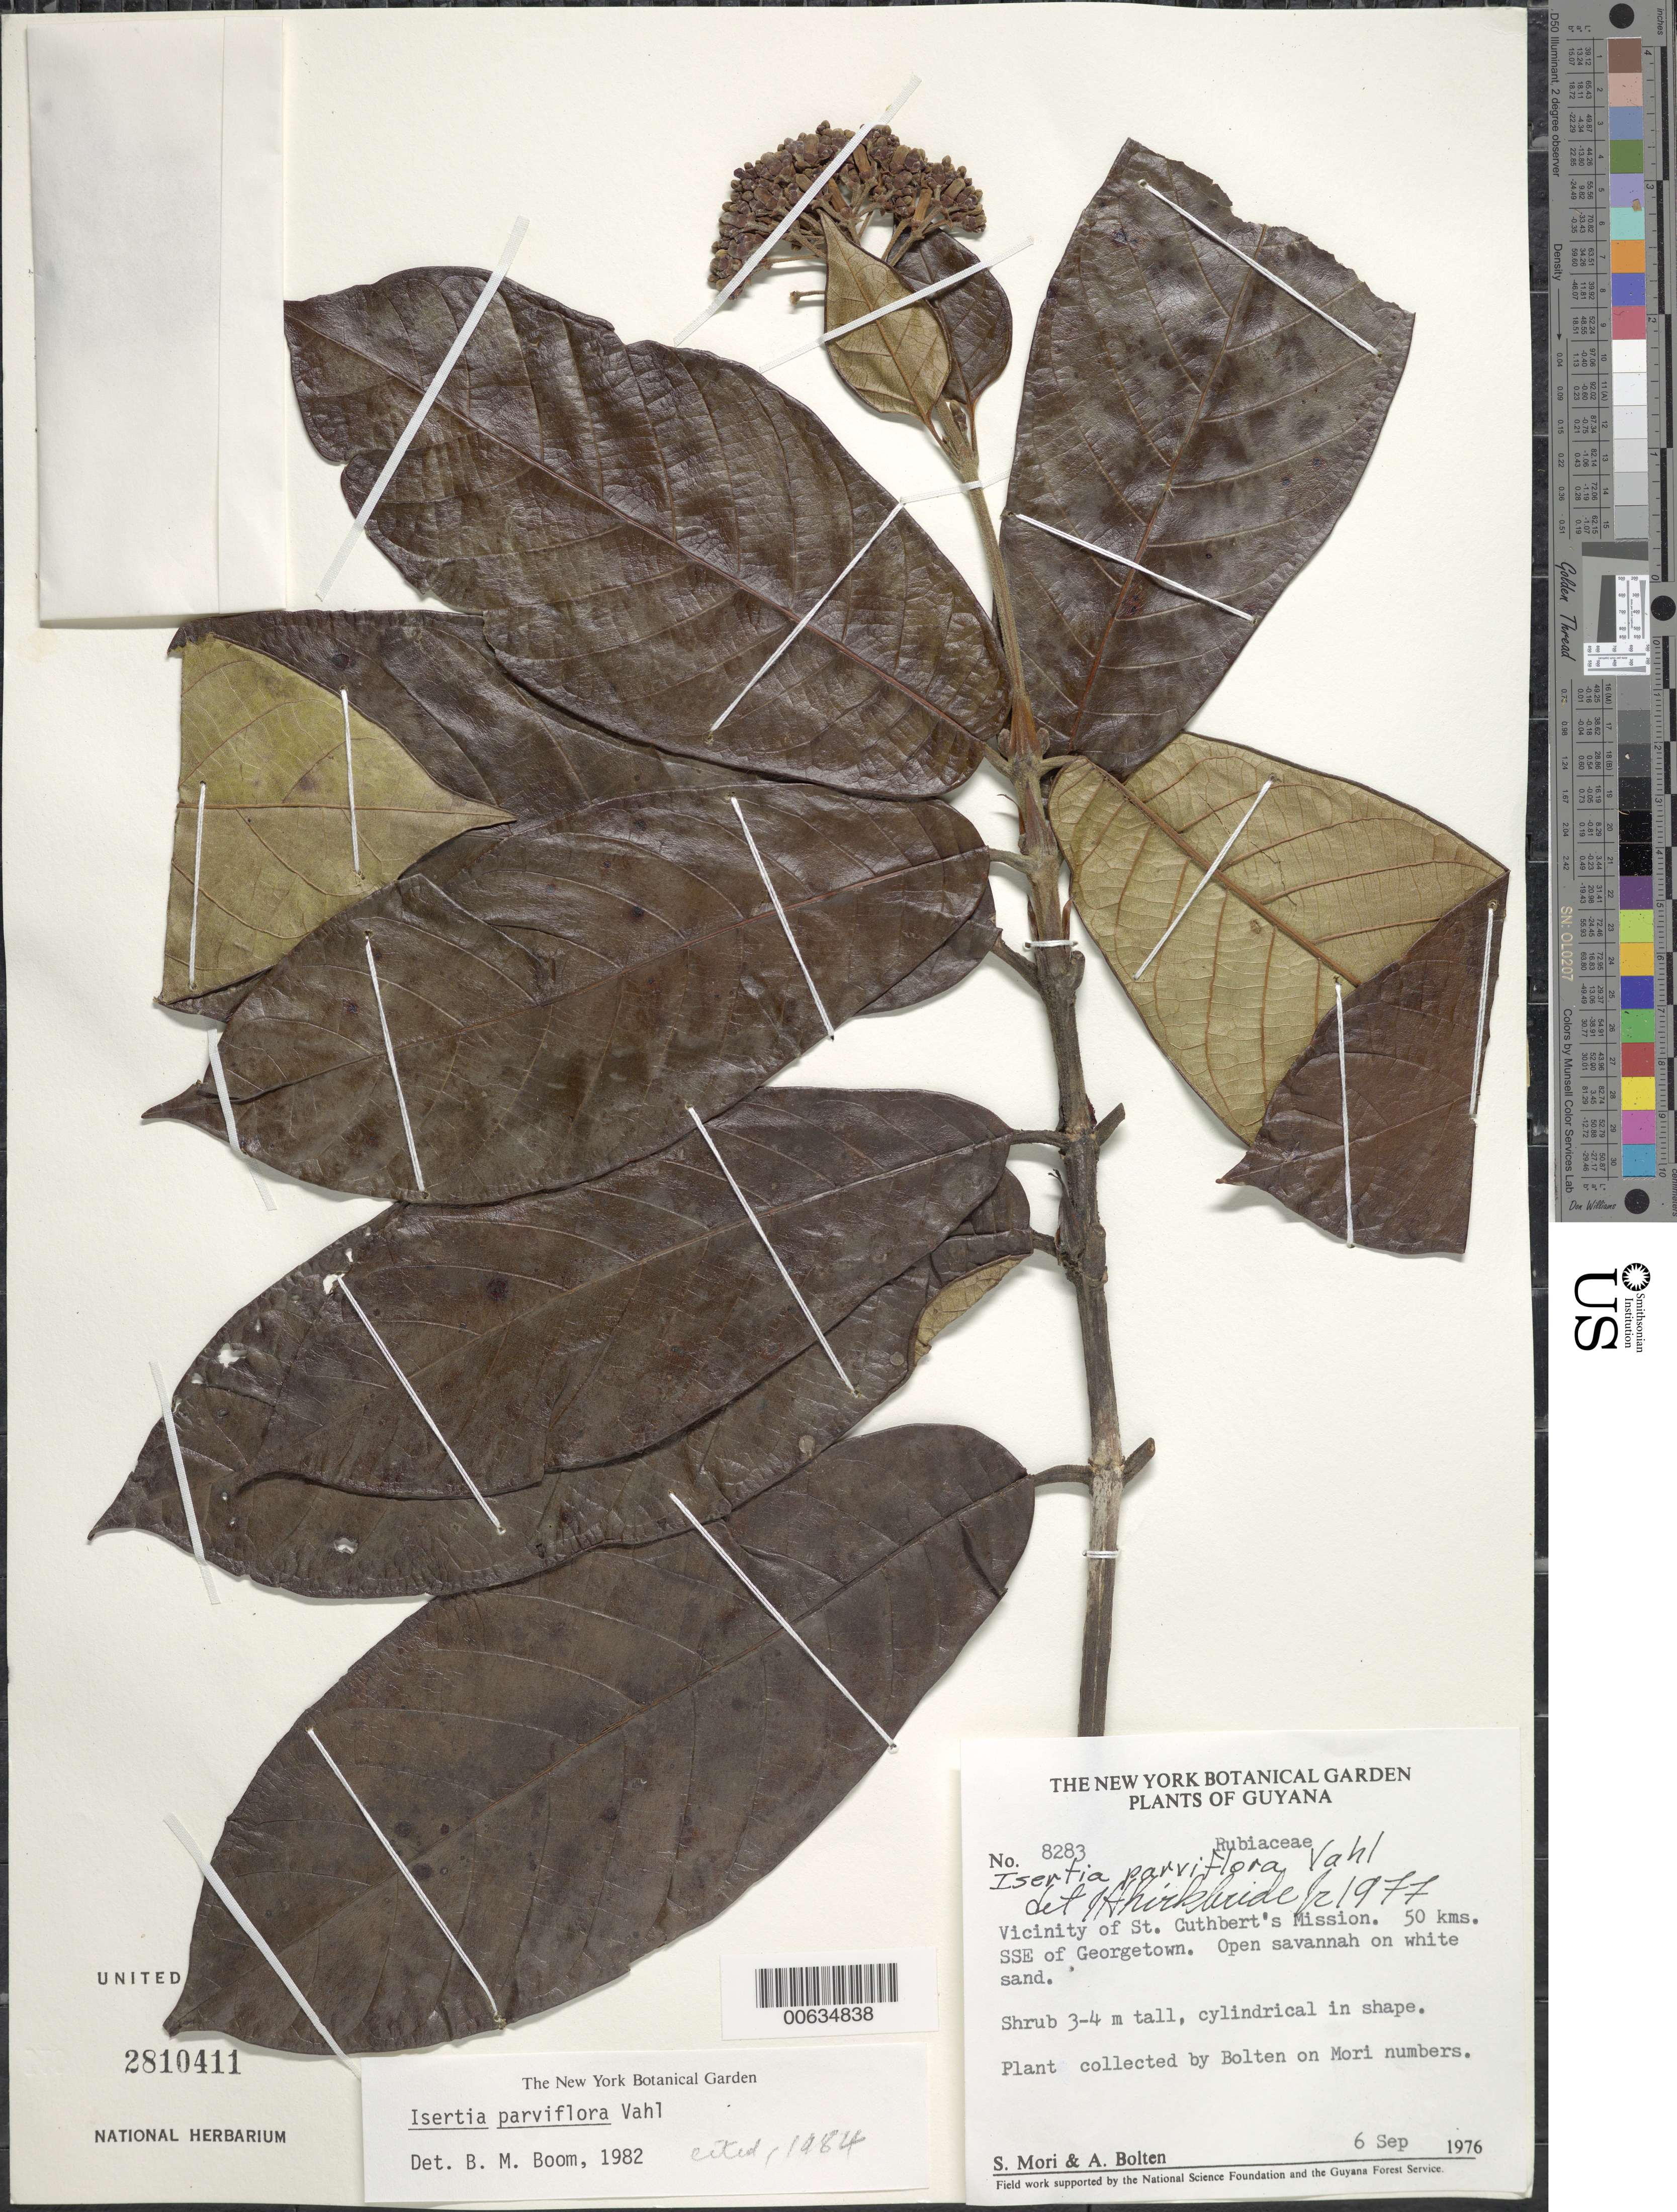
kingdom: Plantae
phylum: Tracheophyta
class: Magnoliopsida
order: Gentianales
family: Rubiaceae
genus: Isertia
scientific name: Isertia parviflora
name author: Vahl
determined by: Boom, B. M.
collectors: S. Mori & A. Bolten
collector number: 8283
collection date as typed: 6-Sep-76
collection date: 1976-09-06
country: Guyana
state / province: Demerara-Mahaica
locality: St. Cuthbert's Mission, vic., 50 km SSE of Georgetown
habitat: Open savanna on white sand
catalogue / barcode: US 2810411